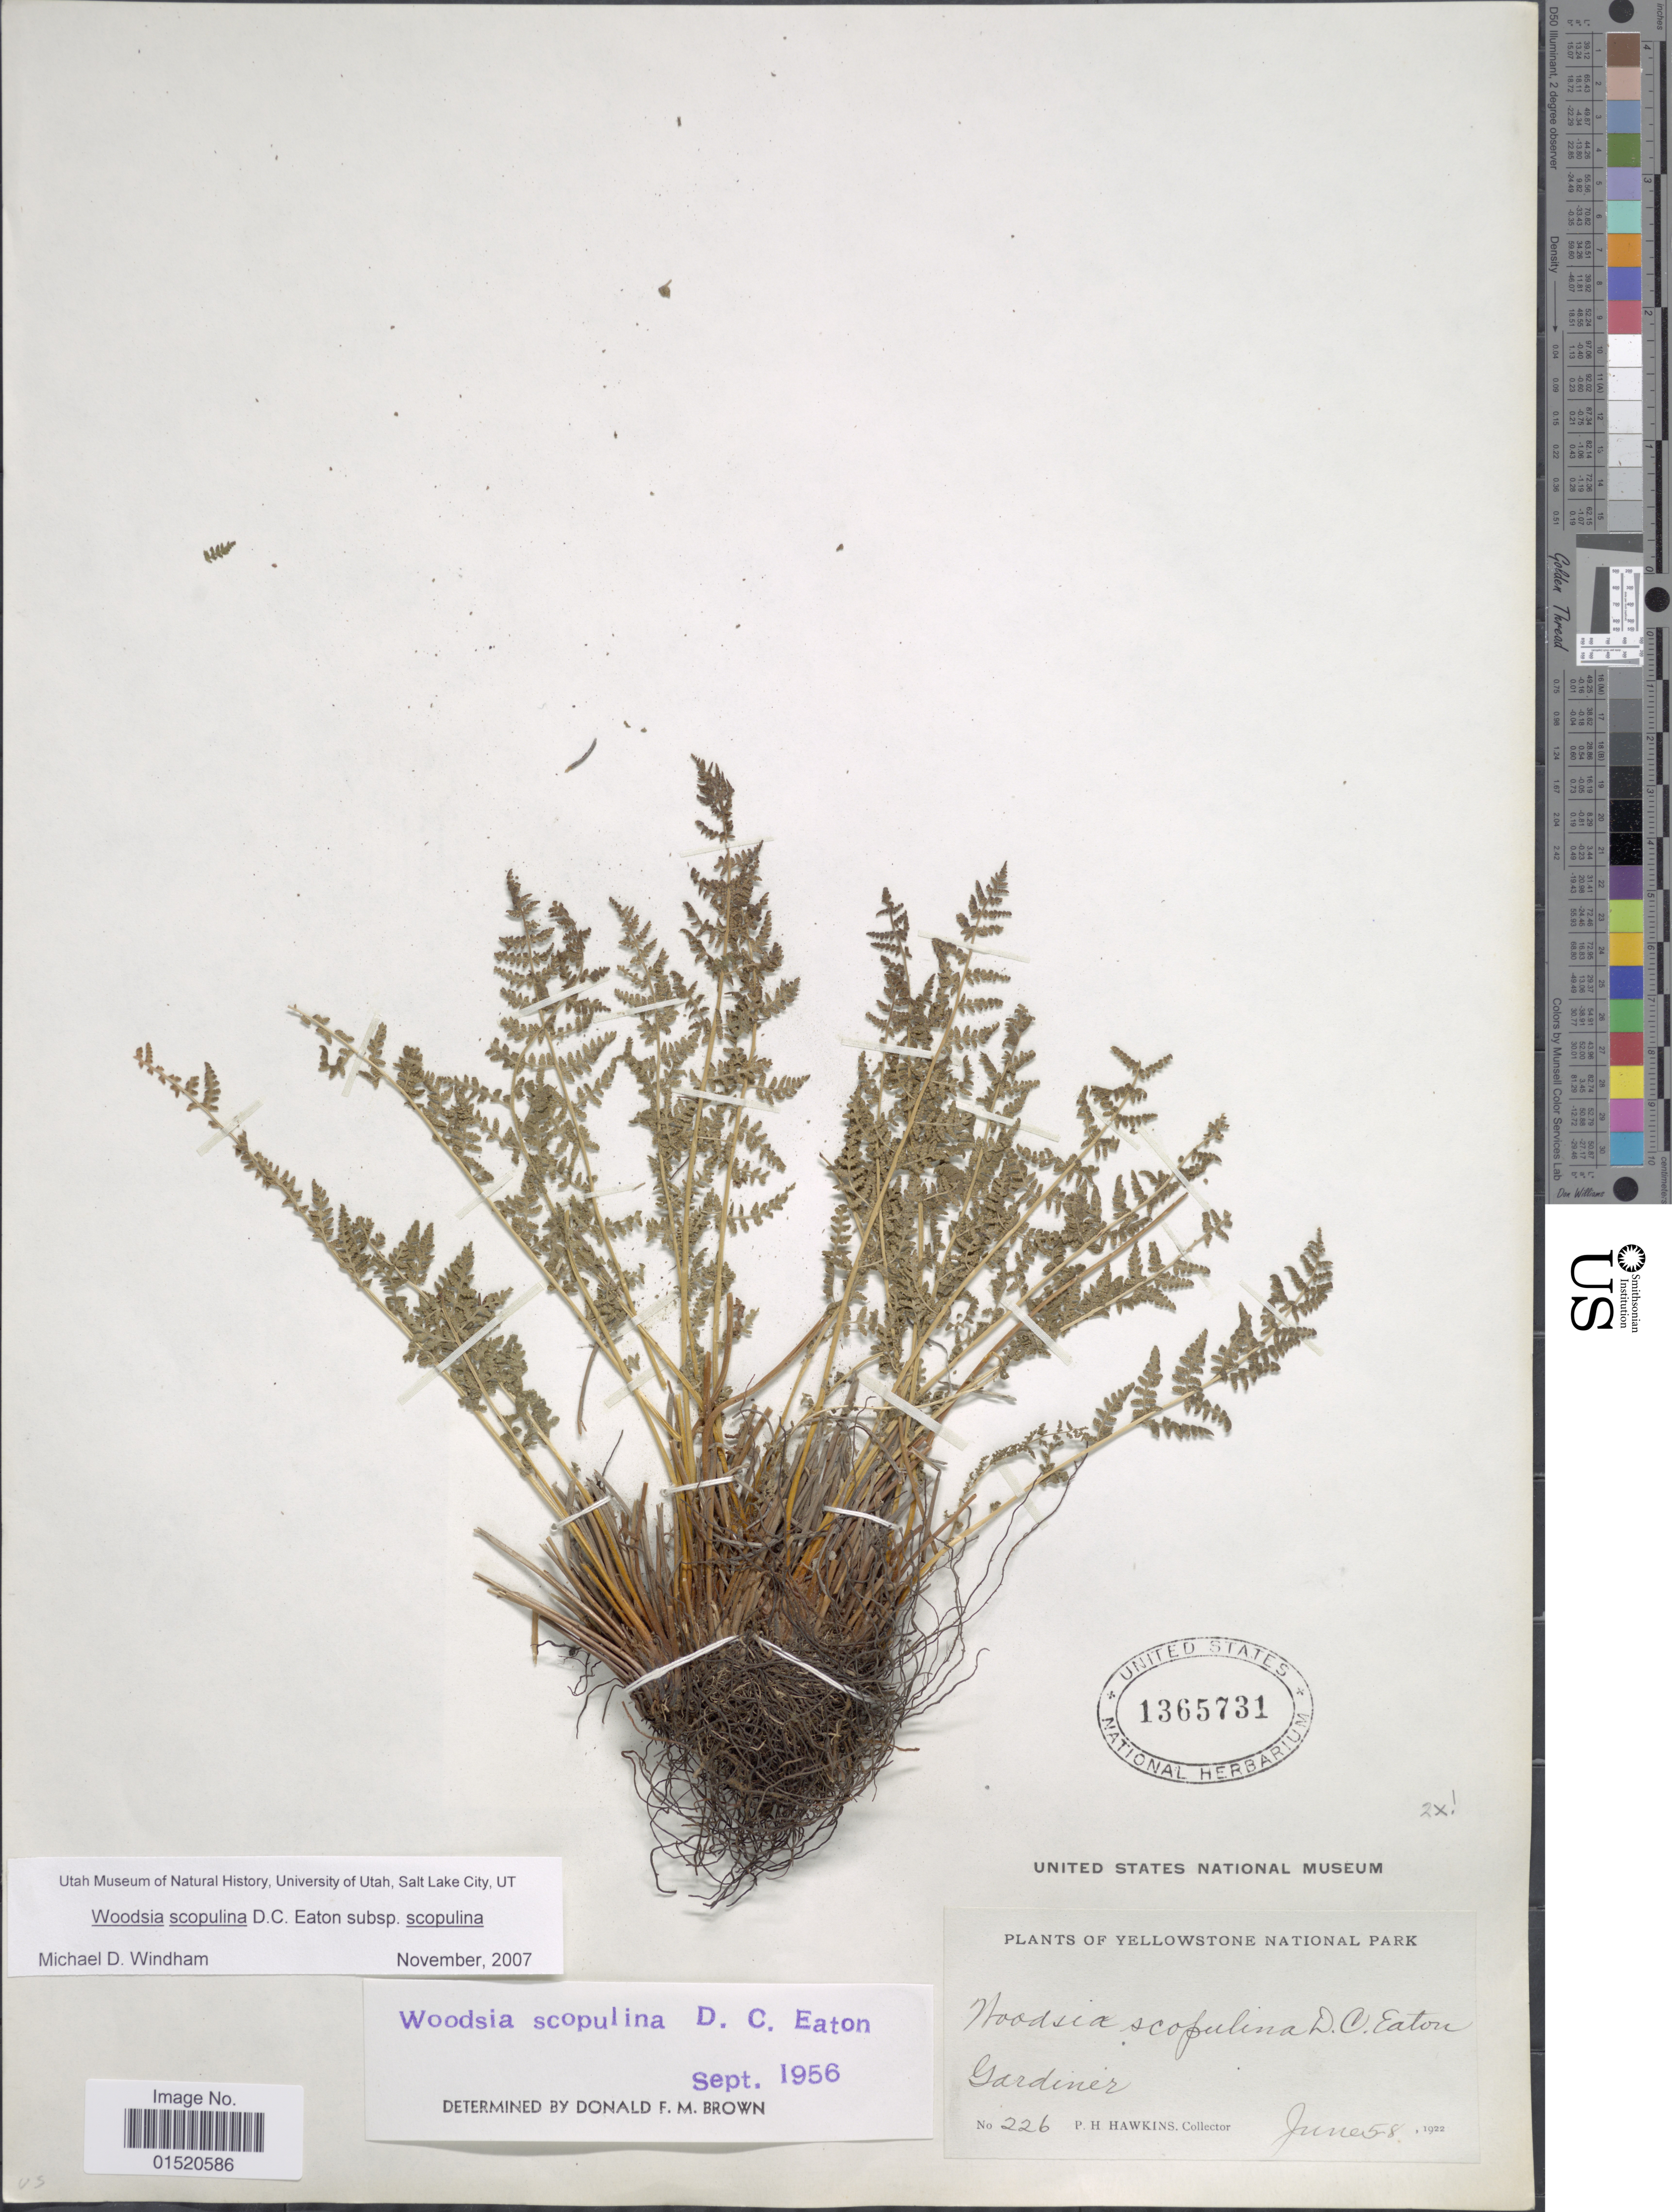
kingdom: Plantae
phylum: Tracheophyta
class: Polypodiopsida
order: Polypodiales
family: Woodsiaceae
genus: Woodsia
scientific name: Woodsia scopulina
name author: D.C. Eaton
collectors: P. Hawkins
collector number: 226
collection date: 1922-06-05/1922-06-08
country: United States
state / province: Montana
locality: Yellowstone National Park, Gardiner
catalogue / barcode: US 1365731